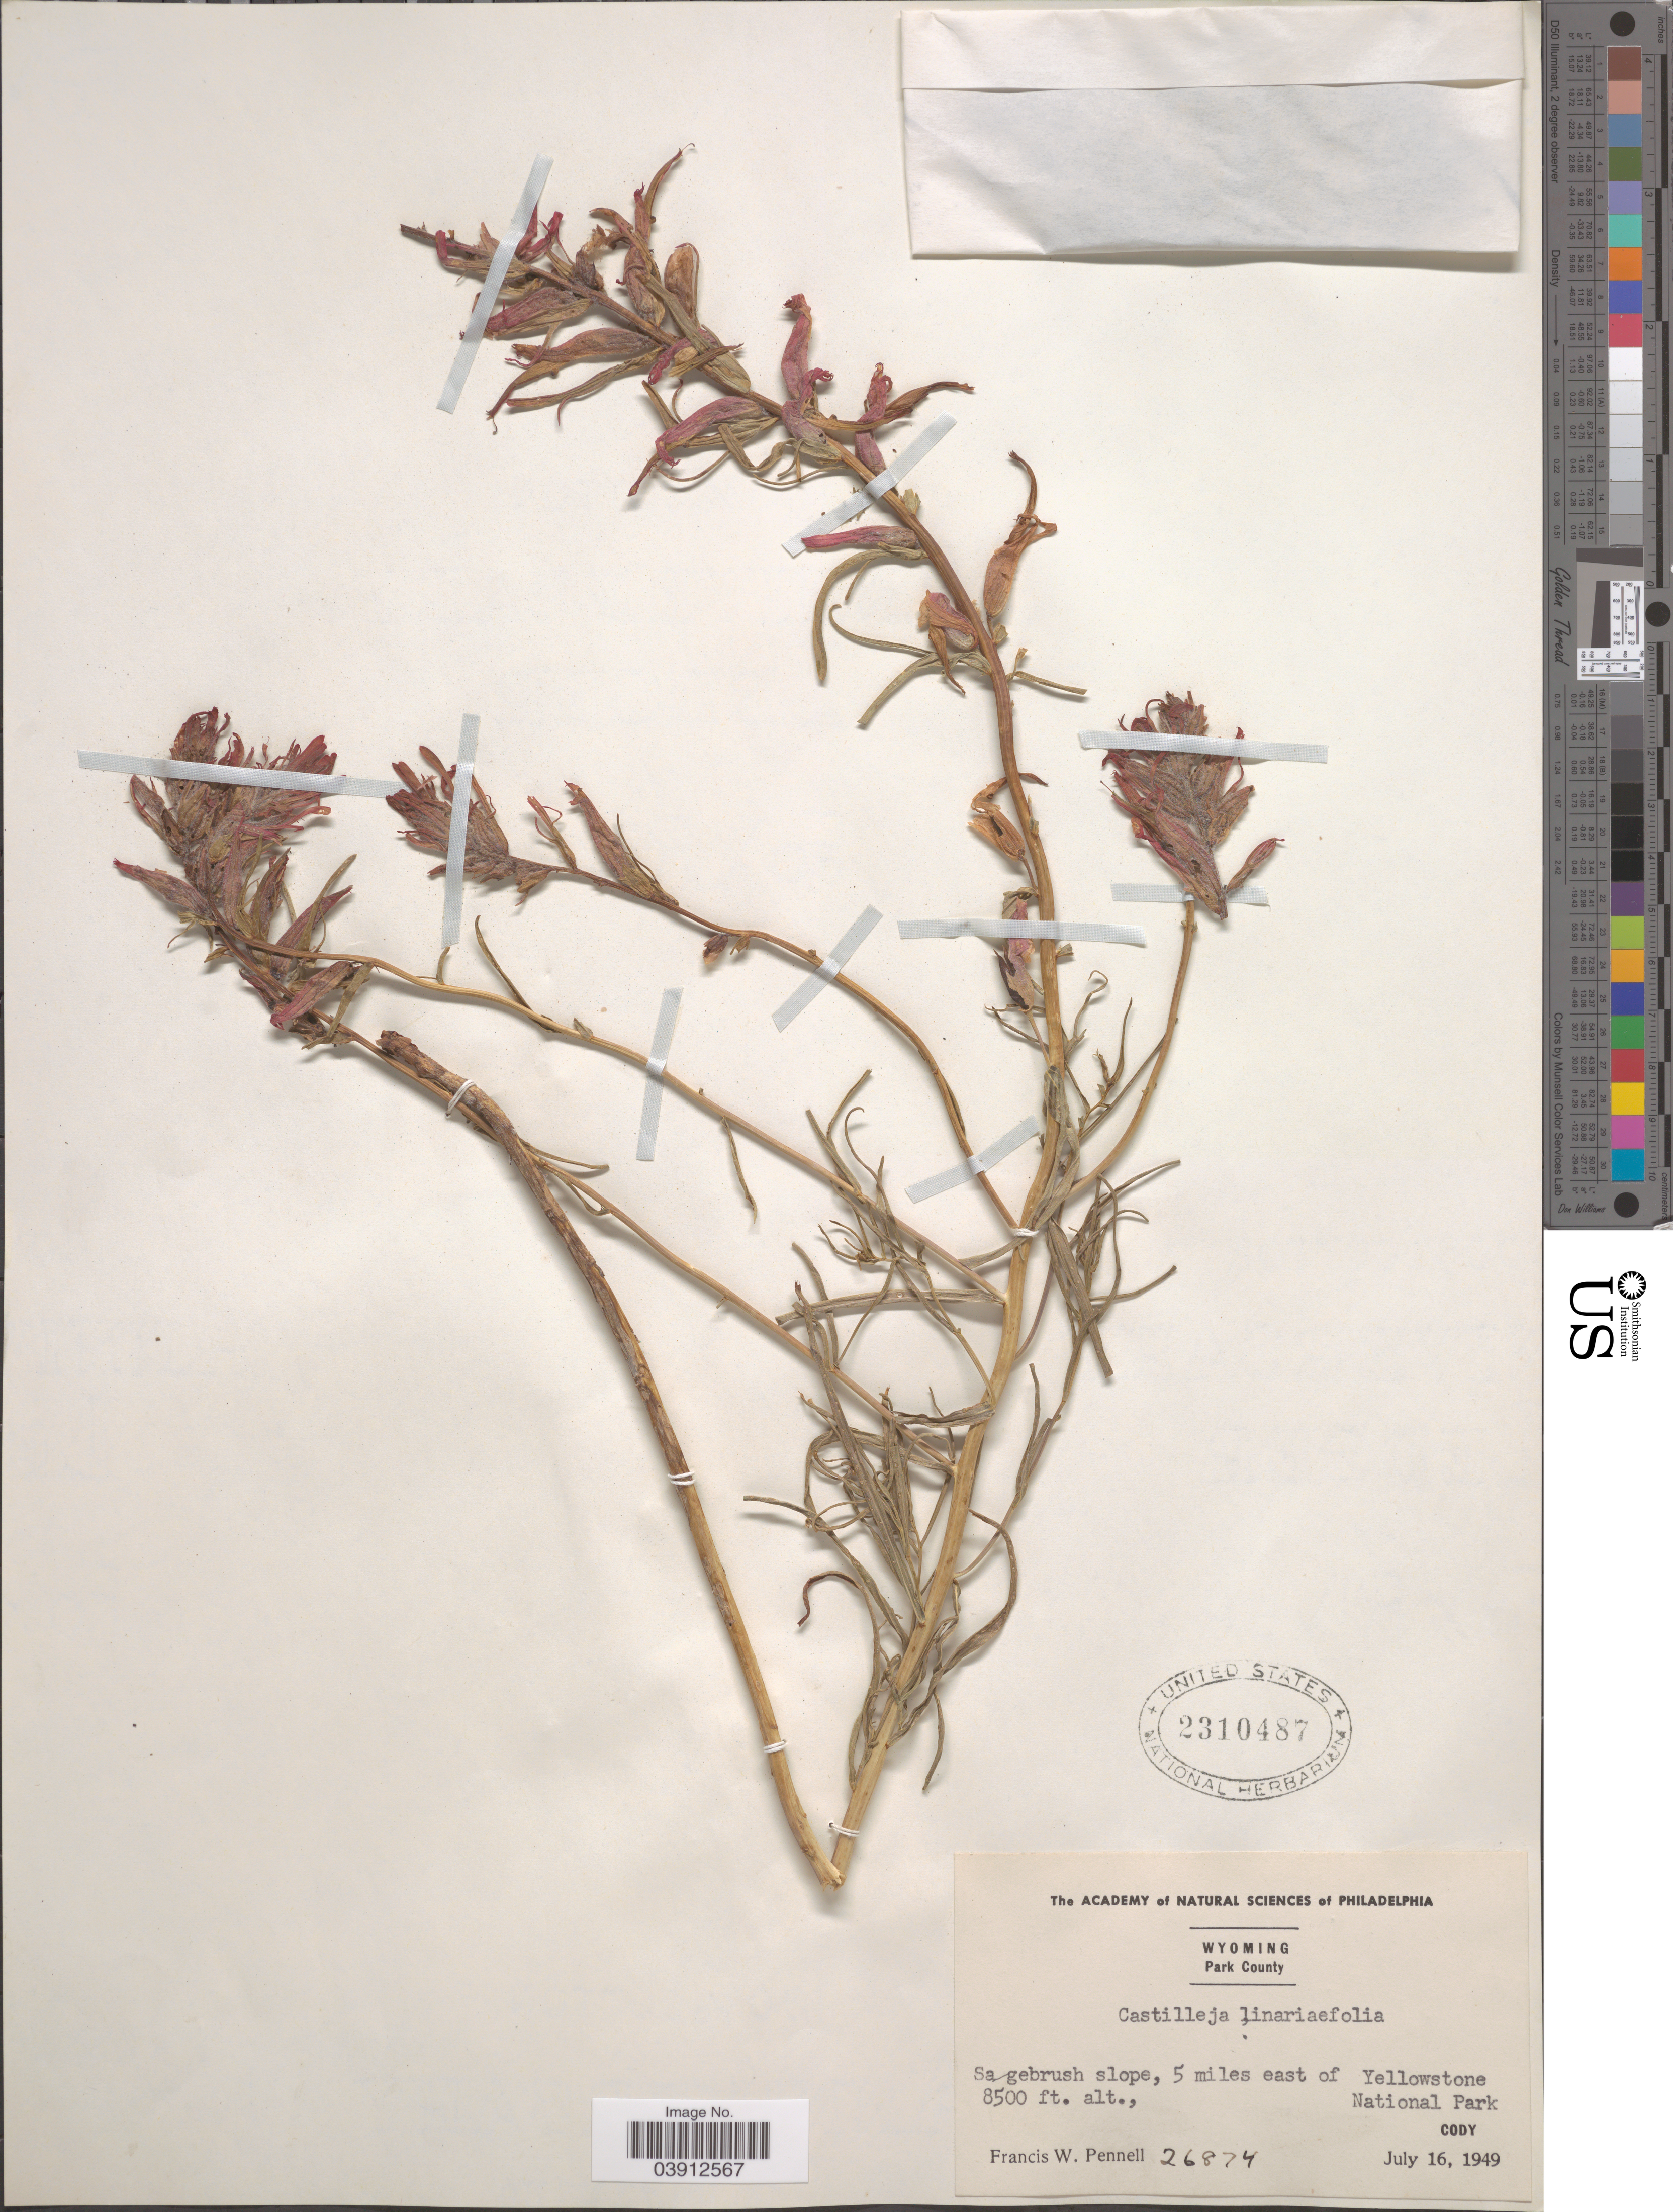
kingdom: Plantae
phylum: Tracheophyta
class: Magnoliopsida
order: Lamiales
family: Orobanchaceae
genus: Castilleja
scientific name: Castilleja linariifolia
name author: Benth.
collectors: F. W. Pennell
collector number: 26874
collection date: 1949-07-16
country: United States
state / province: Wyoming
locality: Park County. Sagebrush slope, 5 miles east of Yellowstone National Park. Cody.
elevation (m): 2591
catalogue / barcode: US 2310487